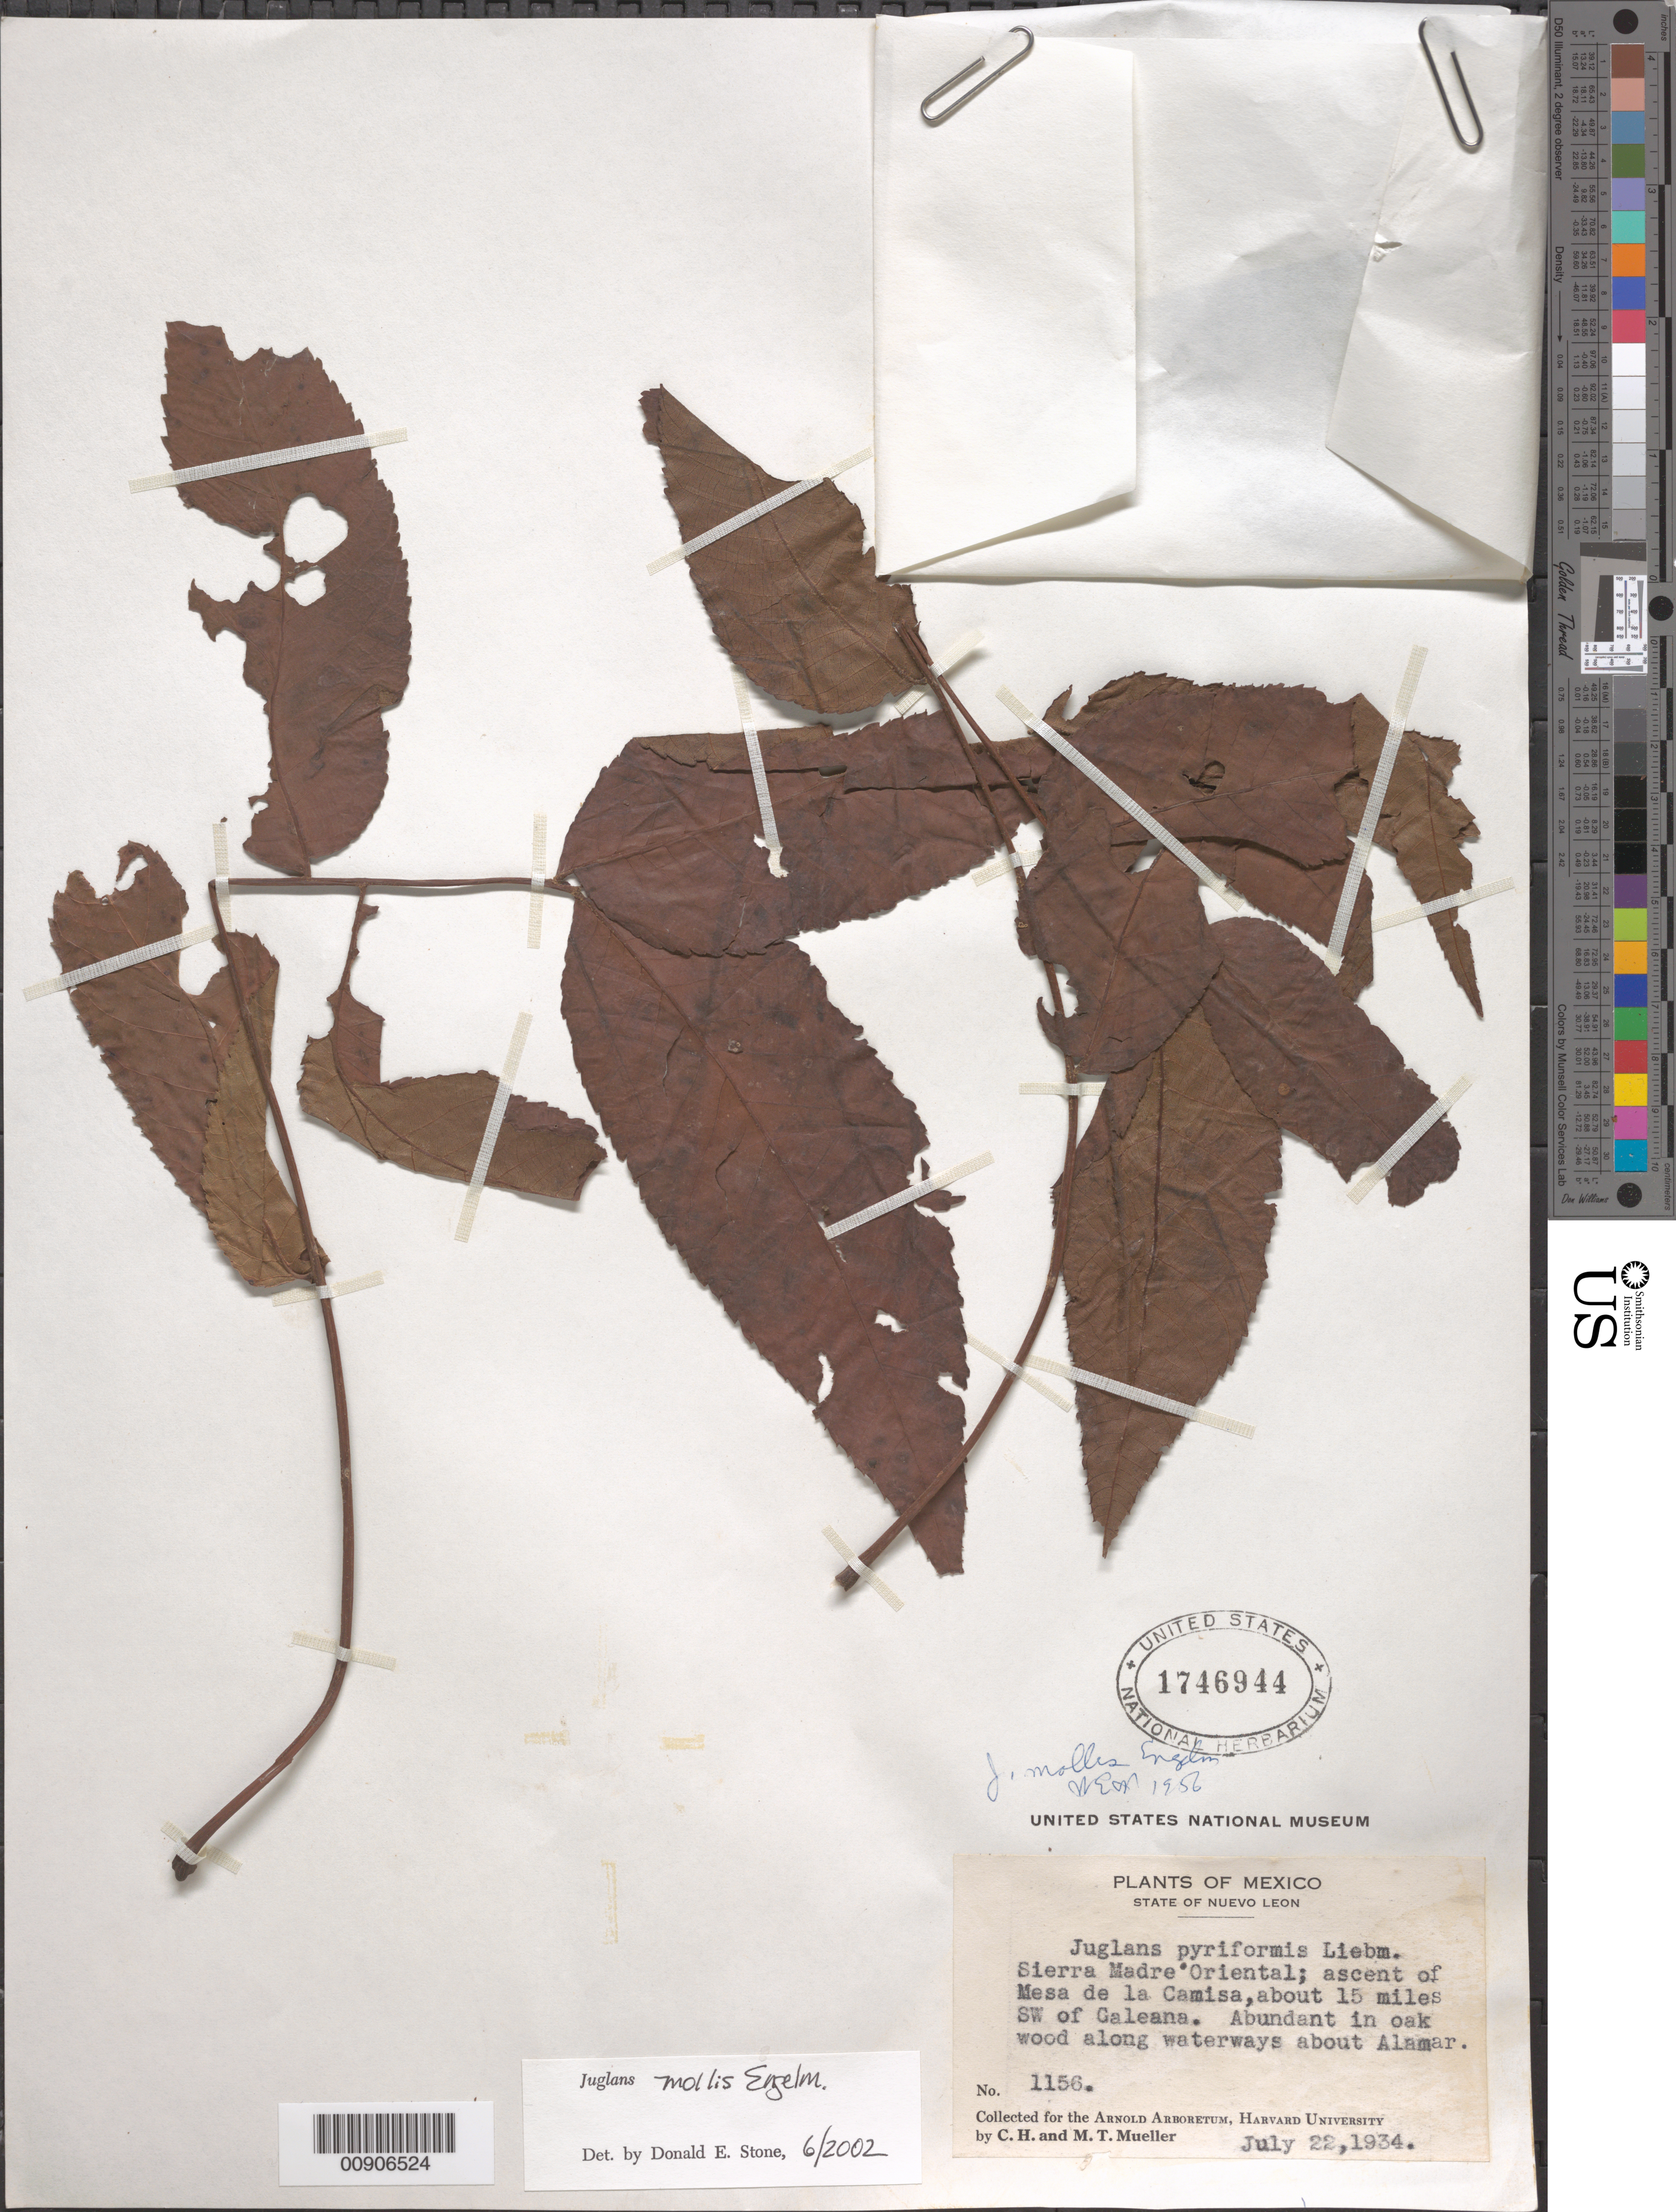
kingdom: Plantae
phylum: Tracheophyta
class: Magnoliopsida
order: Fagales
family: Juglandaceae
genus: Juglans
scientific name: Juglans mollis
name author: Engelm. ex Hemsl.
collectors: C. H. Mueller & M. Mueller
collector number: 1156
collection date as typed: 22 Jul 1934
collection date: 1934-07-22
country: Mexico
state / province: Nuevo León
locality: State of Nuevo León: Sierra Madre Oriental; ascent of Mesa de la Camisa, about 15 miles SW of Galeana.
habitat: Abundat in oak wood along waterways about Alamar.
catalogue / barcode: US 1746944